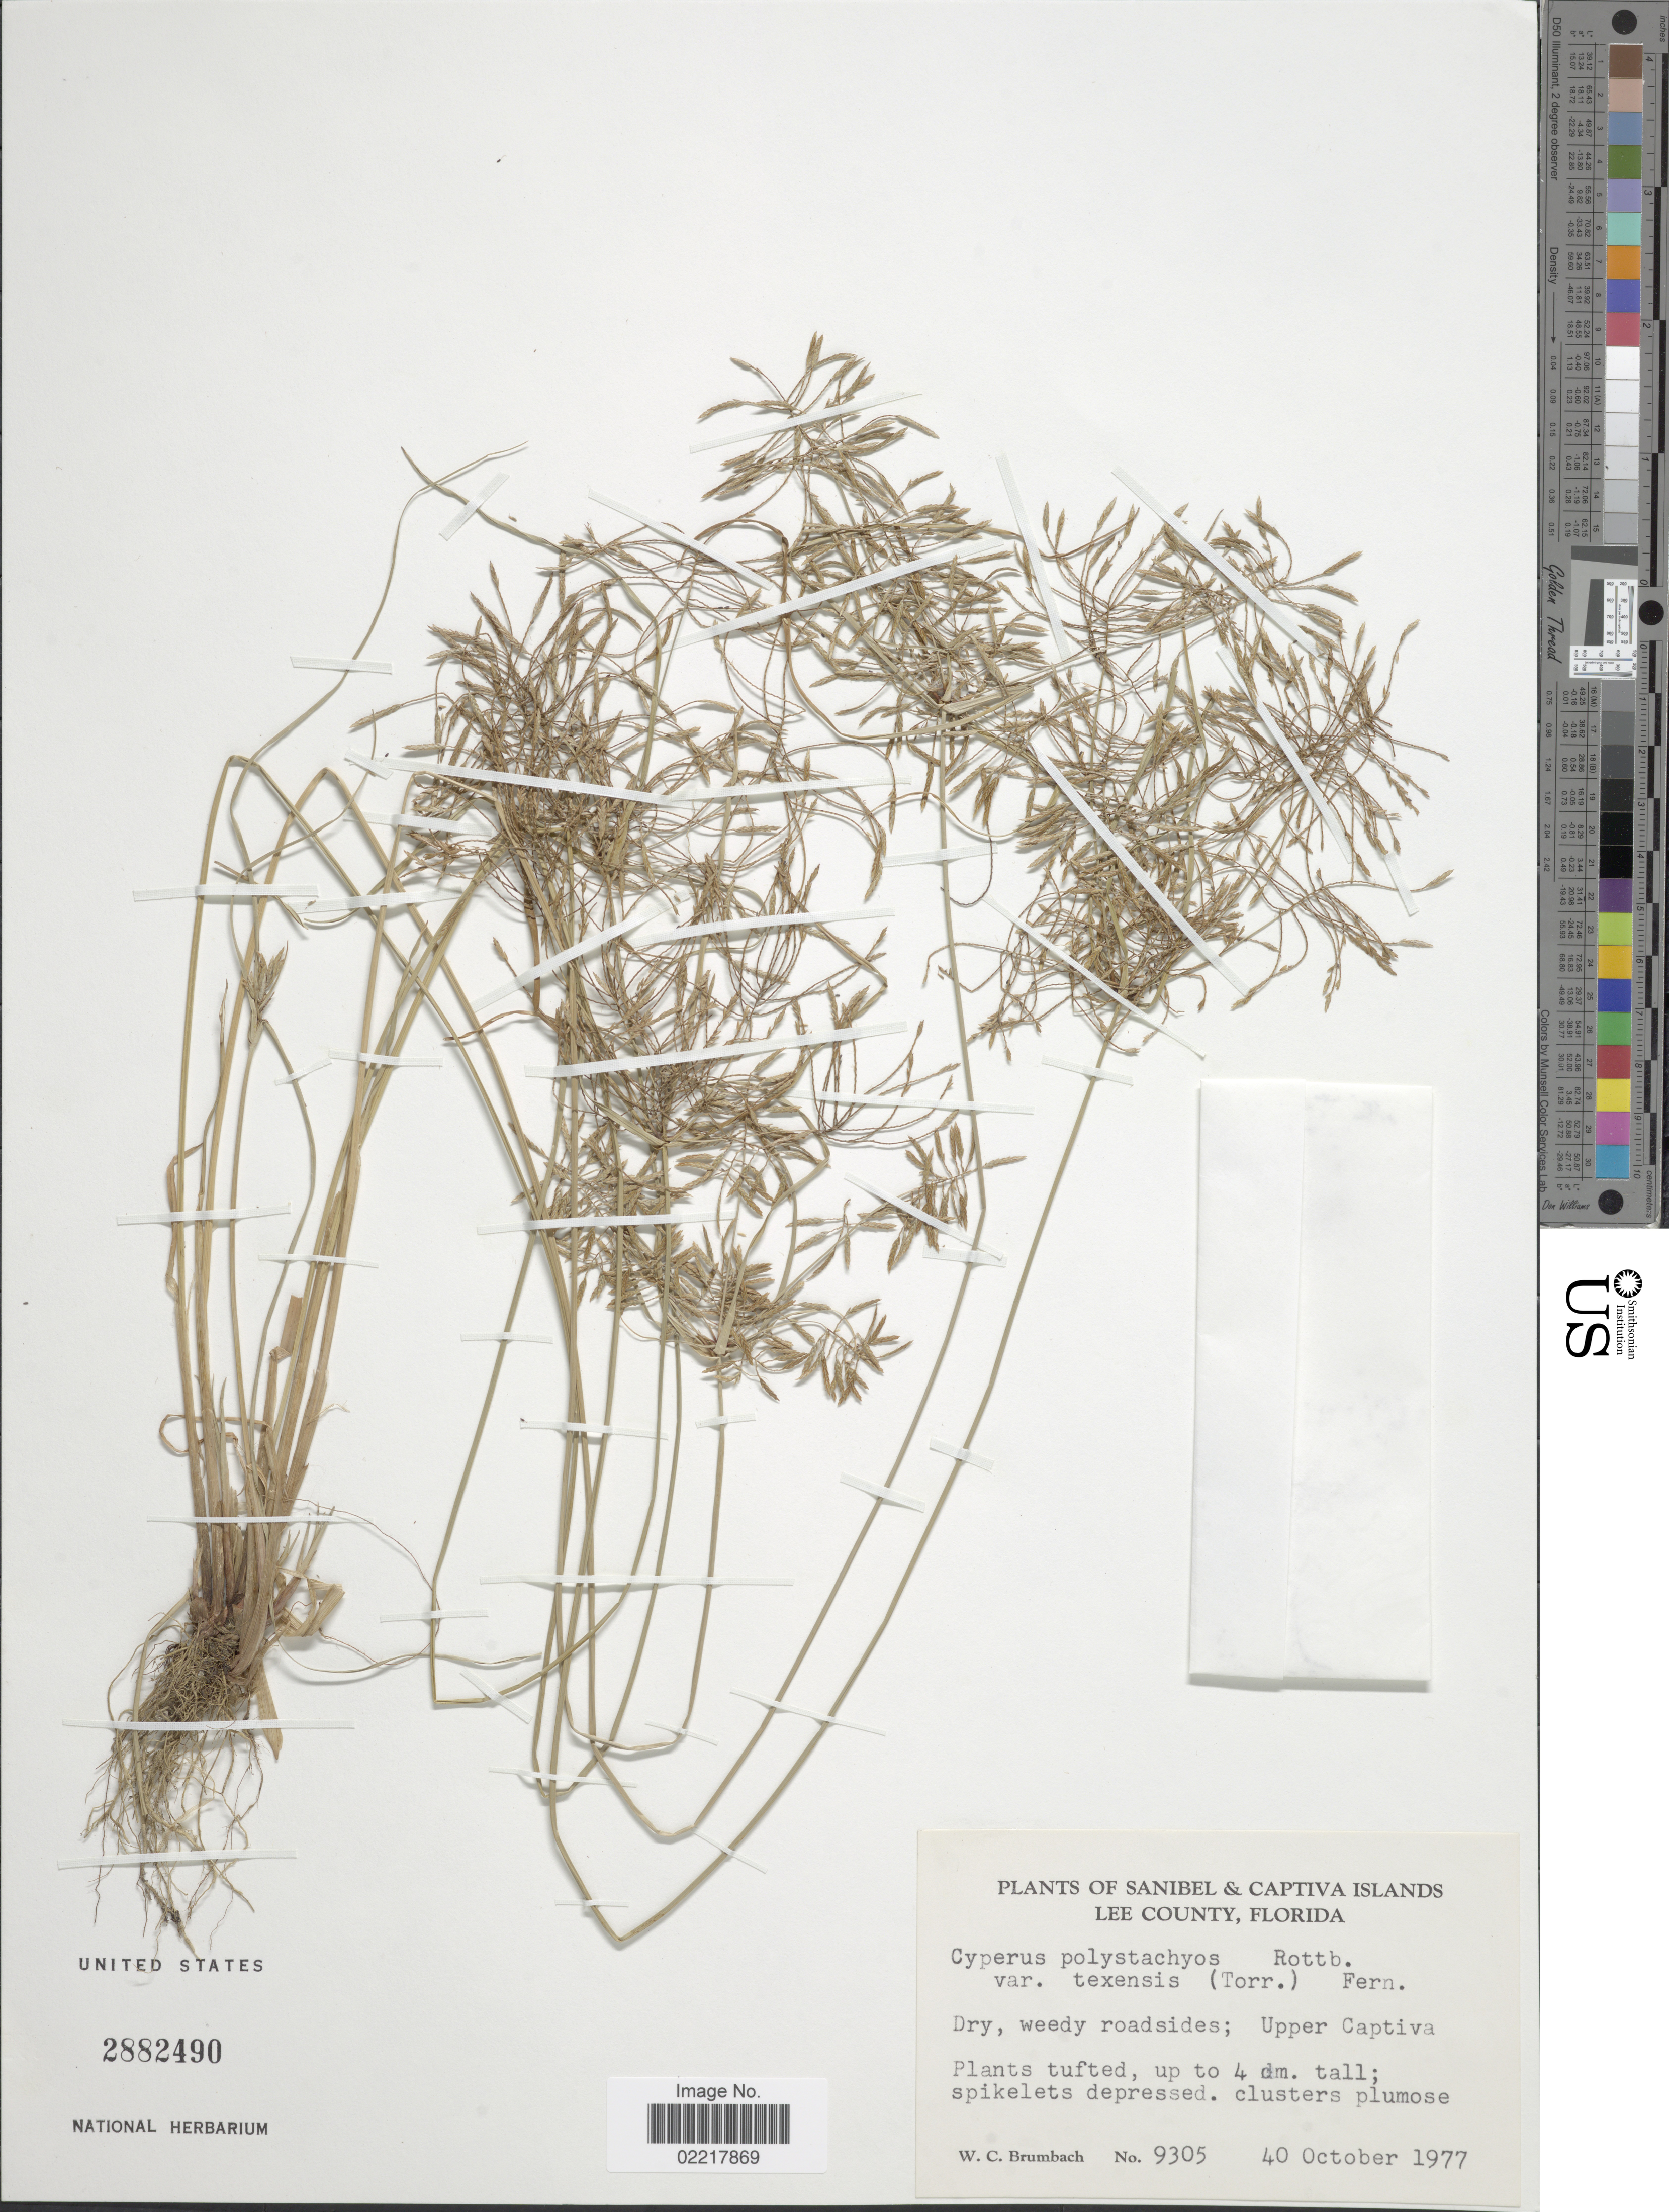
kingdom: Plantae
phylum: Tracheophyta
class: Liliopsida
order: Poales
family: Cyperaceae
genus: Cyperus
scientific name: Cyperus polystachyos var. texensis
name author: (Torr.) Fernald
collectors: W. C. Brumbach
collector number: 9305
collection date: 1977-10-04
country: United States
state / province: Florida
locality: Sanibel & Captiva Island, Lee County, Dry, weedy roadsides; Upper Captiva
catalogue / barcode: US 2882490